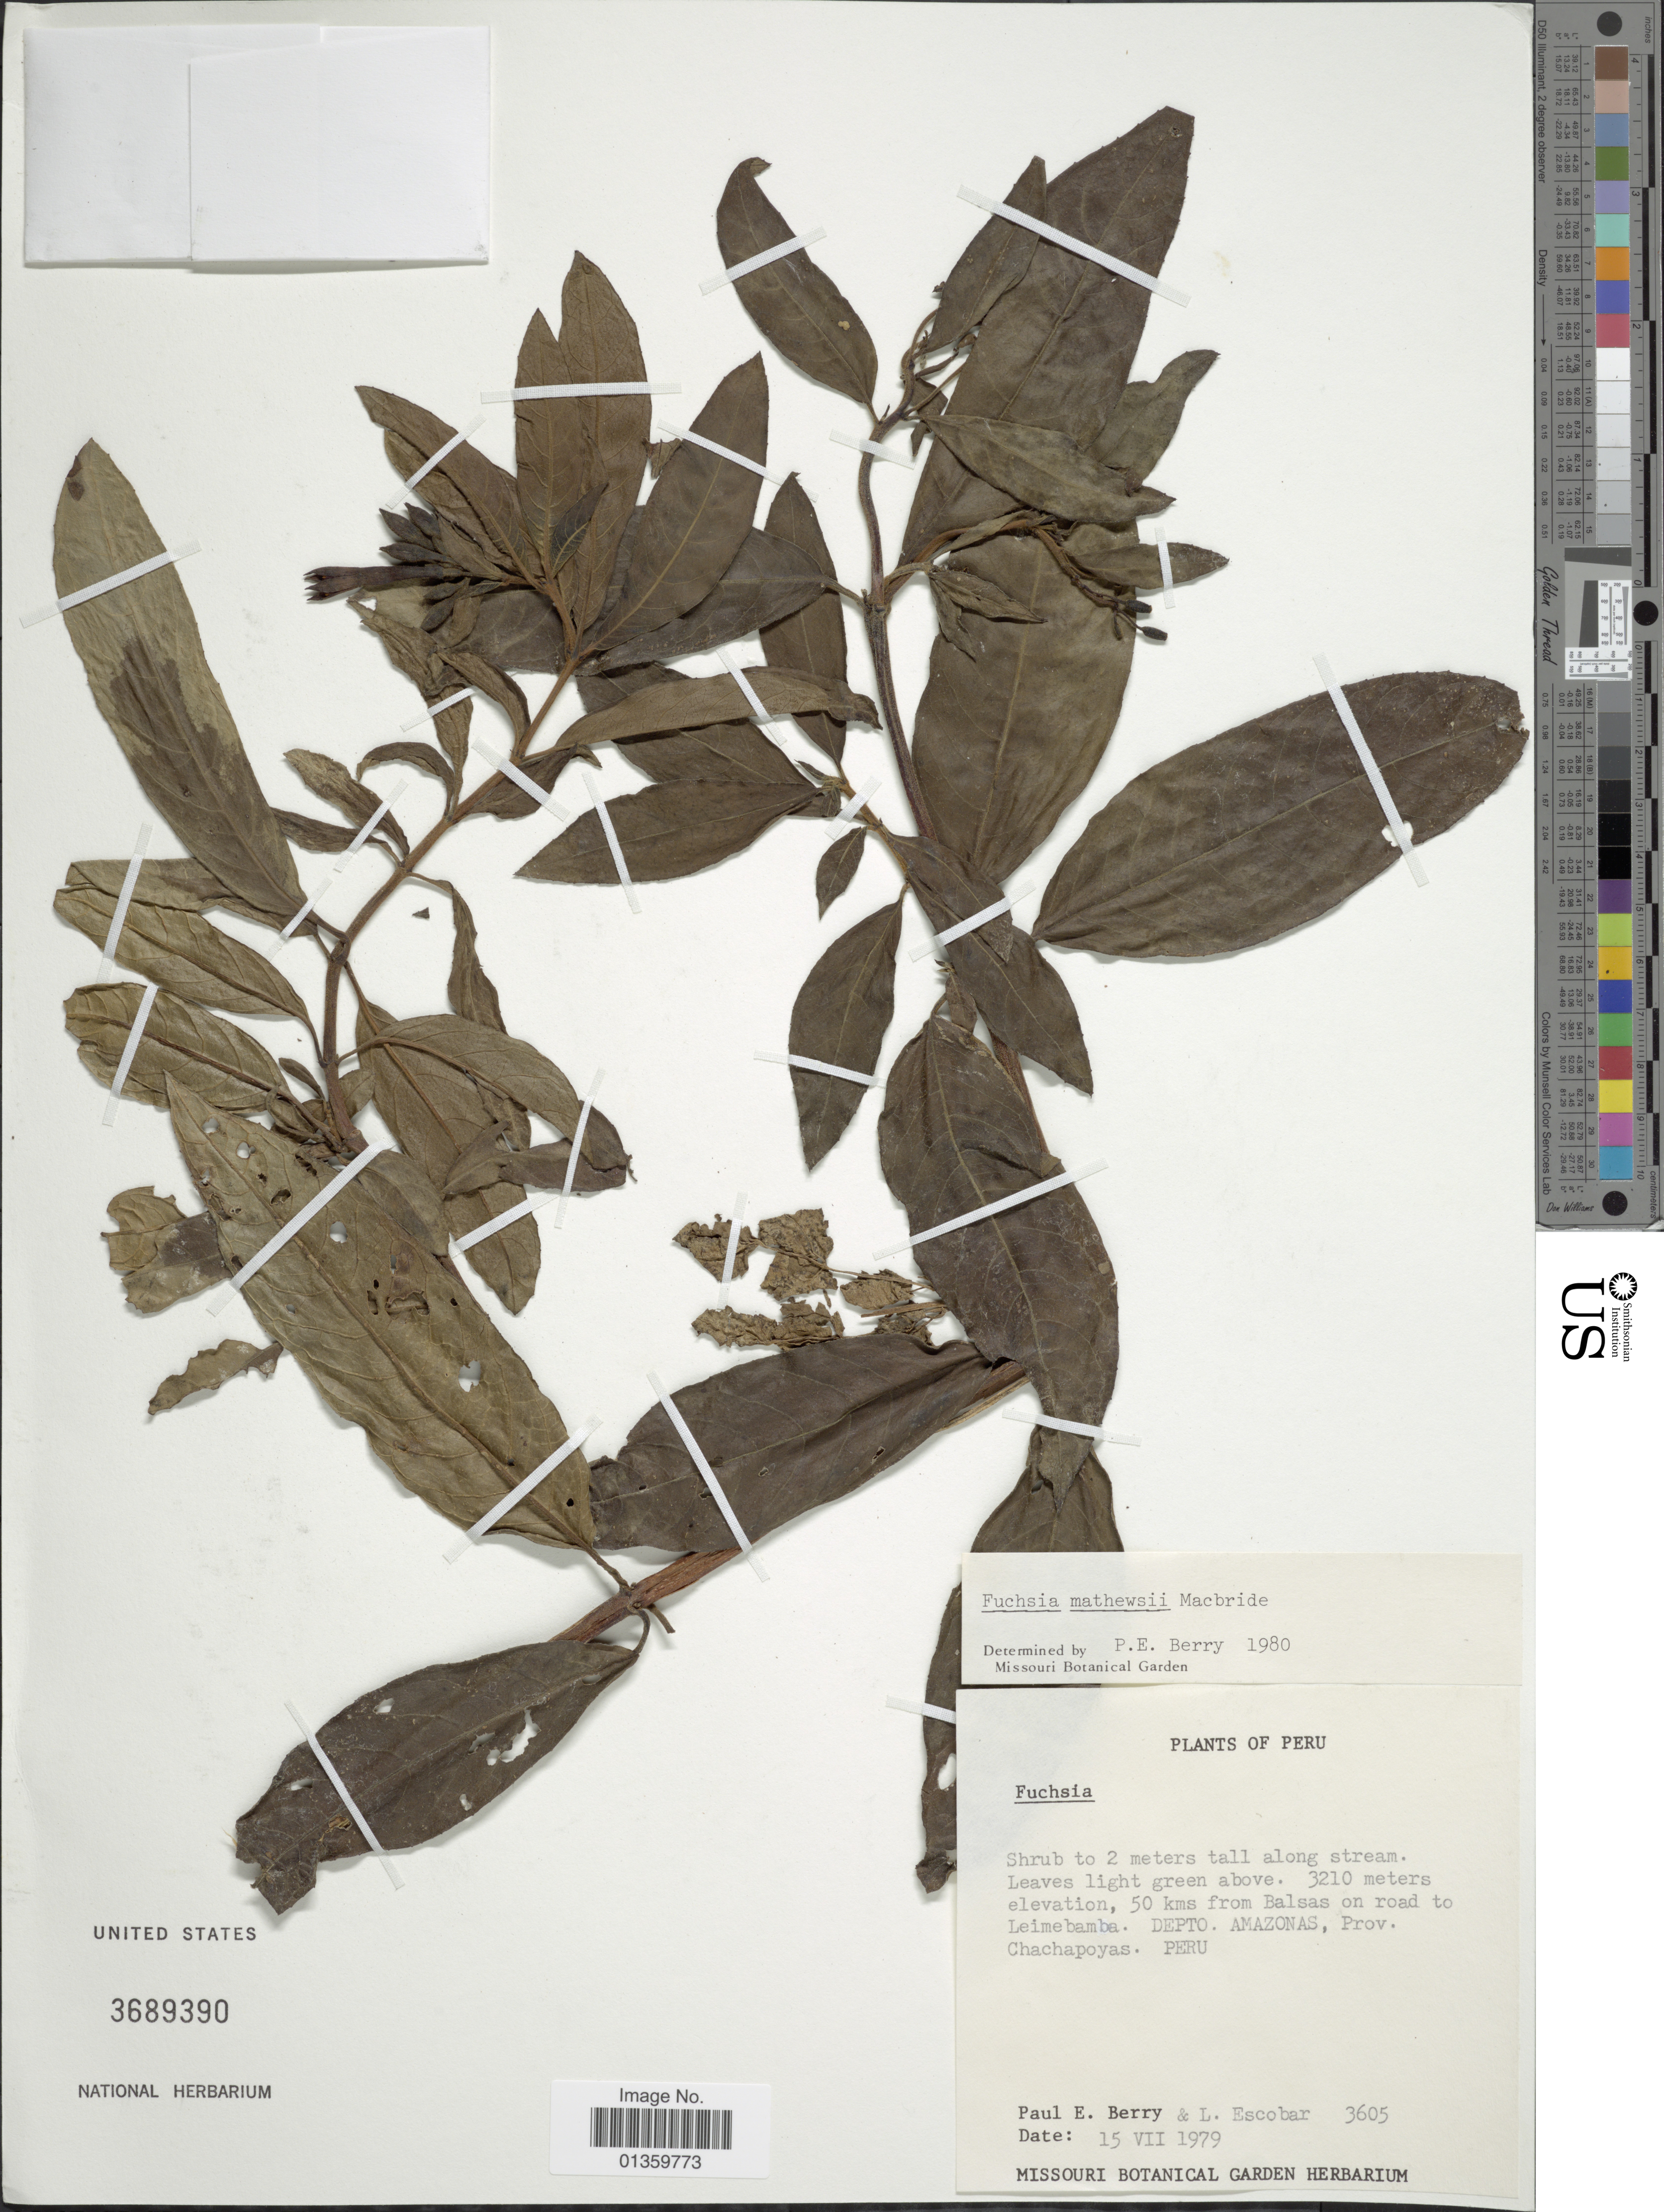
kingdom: Plantae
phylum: Tracheophyta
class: Magnoliopsida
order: Myrtales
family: Onagraceae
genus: Fuchsia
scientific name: Fuchsia mathewsii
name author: J.F. Macbr.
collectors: P. E. Berry & L. Escobar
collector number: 3605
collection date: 1979-07-15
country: Peru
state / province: Amazonas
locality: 50 kms from Balsas on road to Leimebamba, Prov. Chachapoyas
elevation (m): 3210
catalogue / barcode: US 3689390